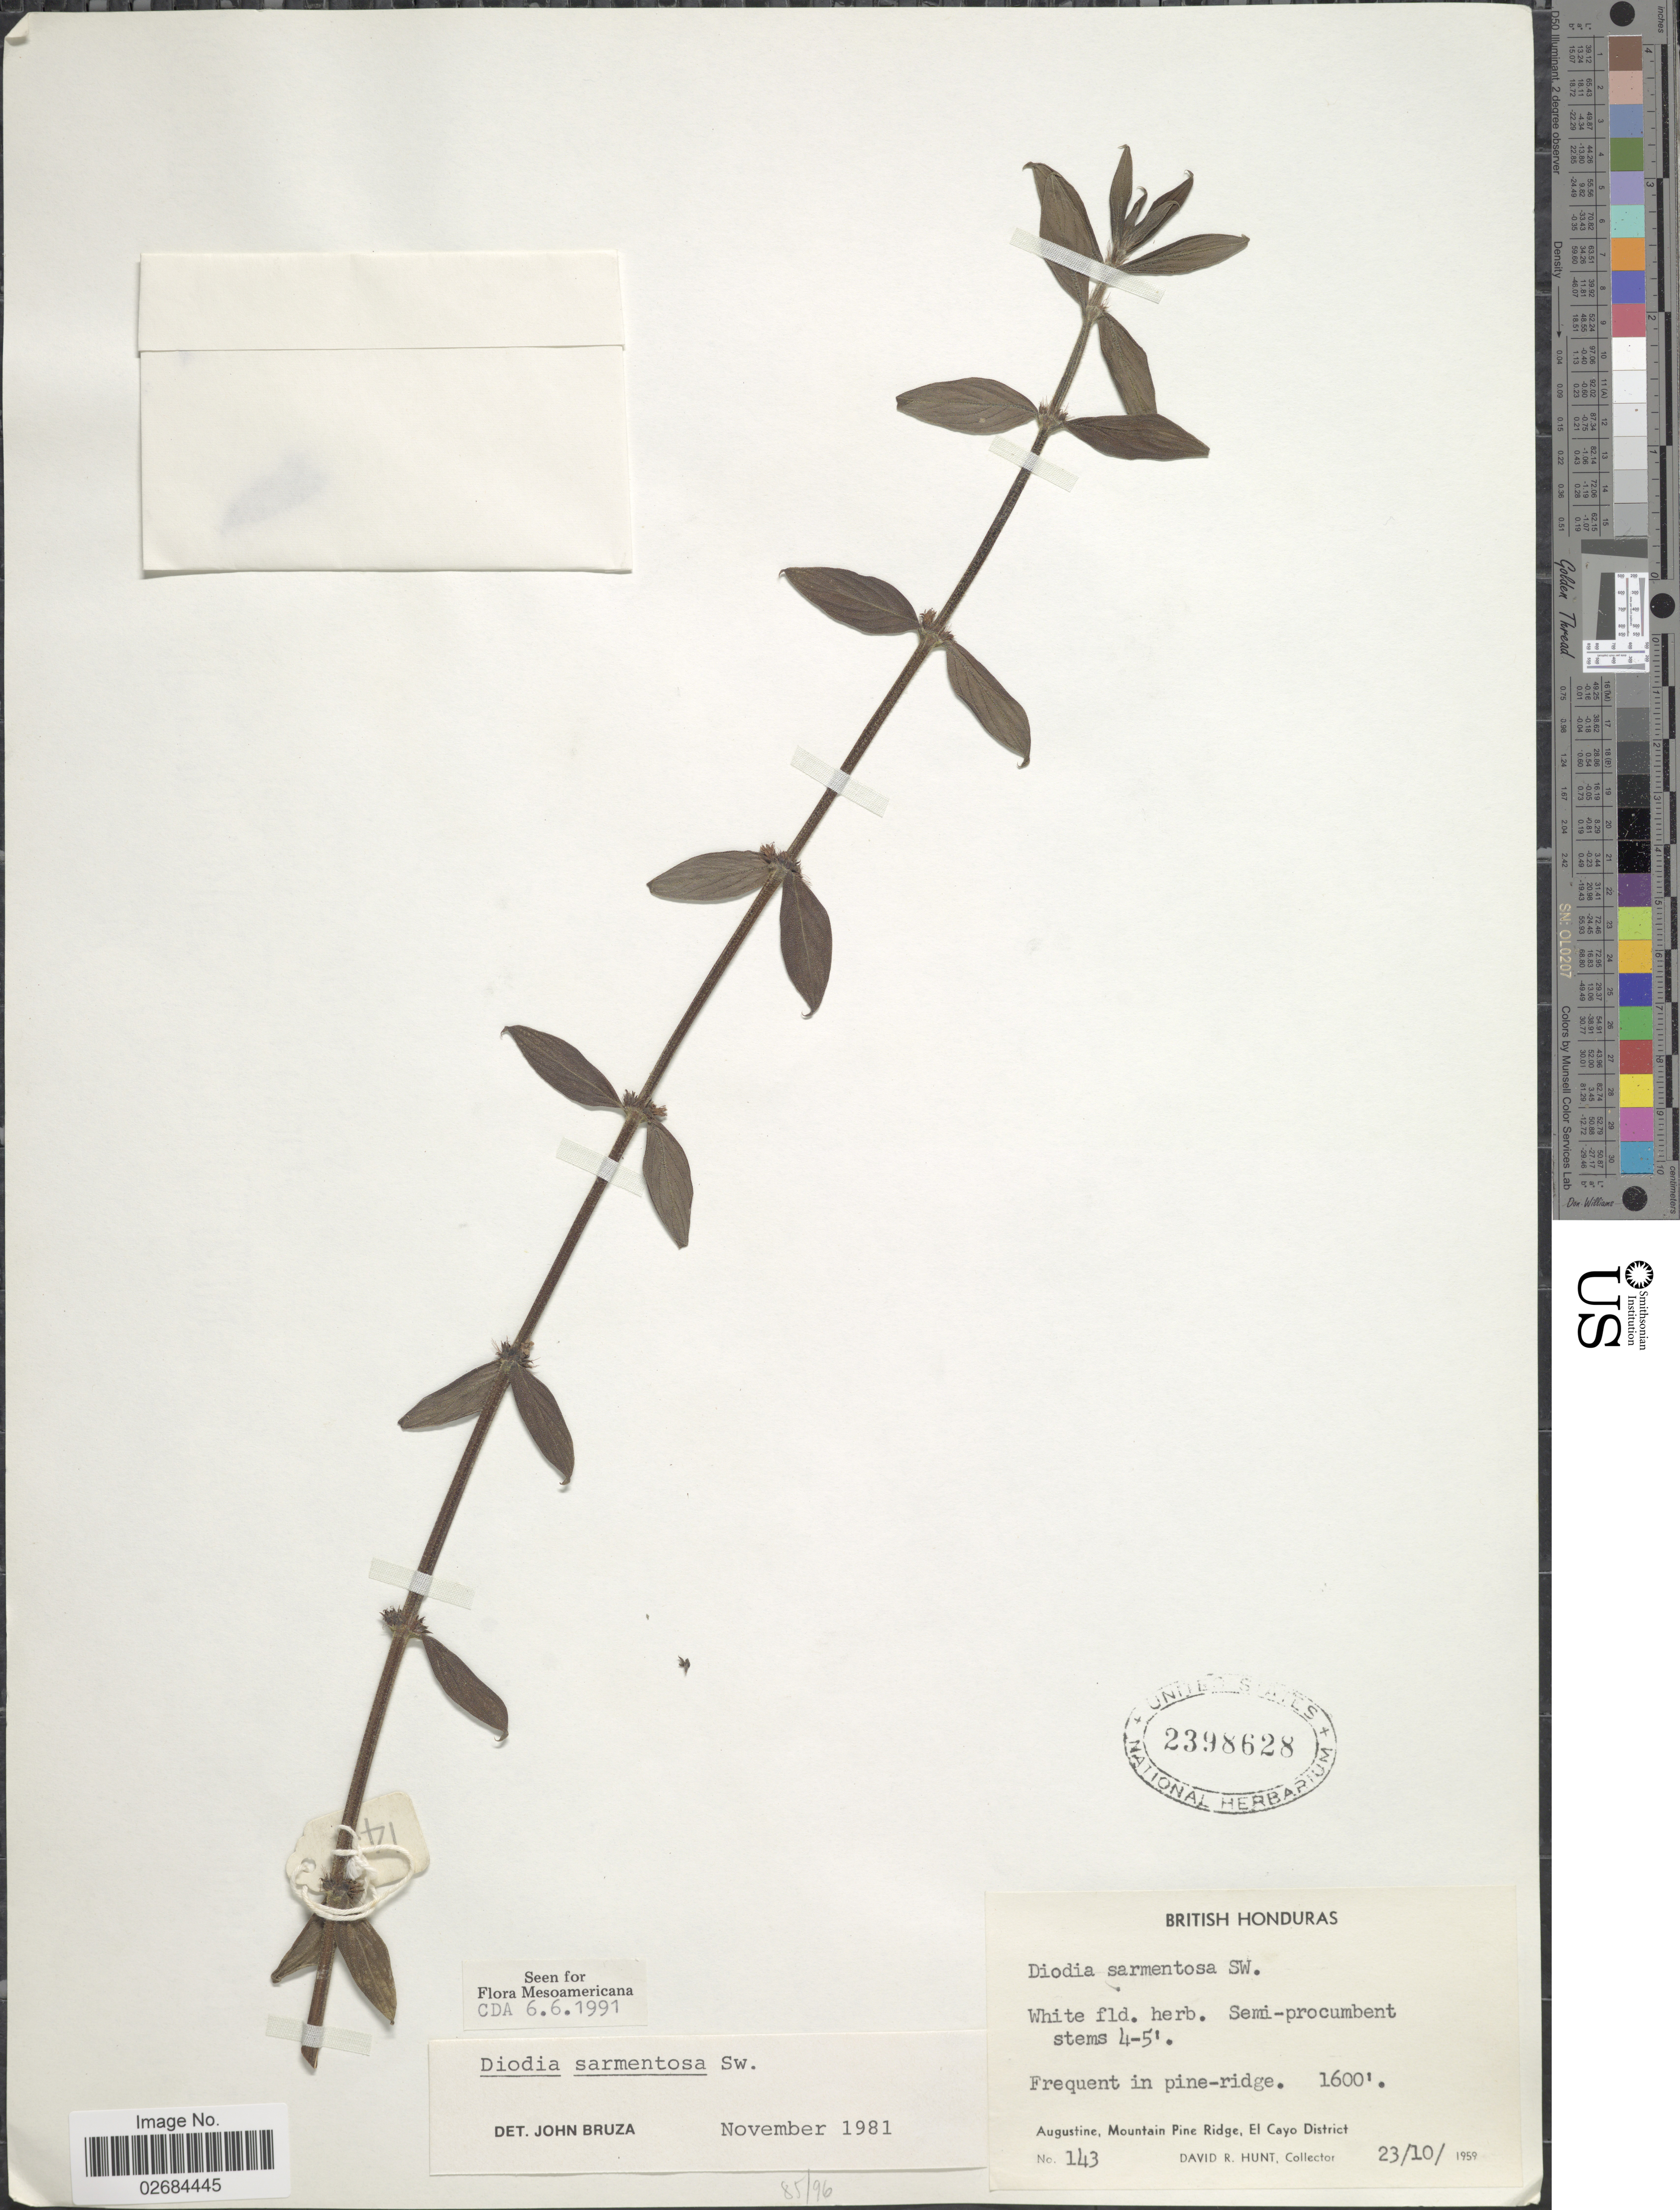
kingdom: Plantae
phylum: Tracheophyta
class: Magnoliopsida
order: Gentianales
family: Rubiaceae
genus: Diodia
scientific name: Diodia sarmentosa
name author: Sw.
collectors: D. R. Hunt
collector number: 143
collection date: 1959-10-23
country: Belize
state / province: Cayo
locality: British Honduras. Augustine, Mountain Pine Ridge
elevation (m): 488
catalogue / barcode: US 2398628